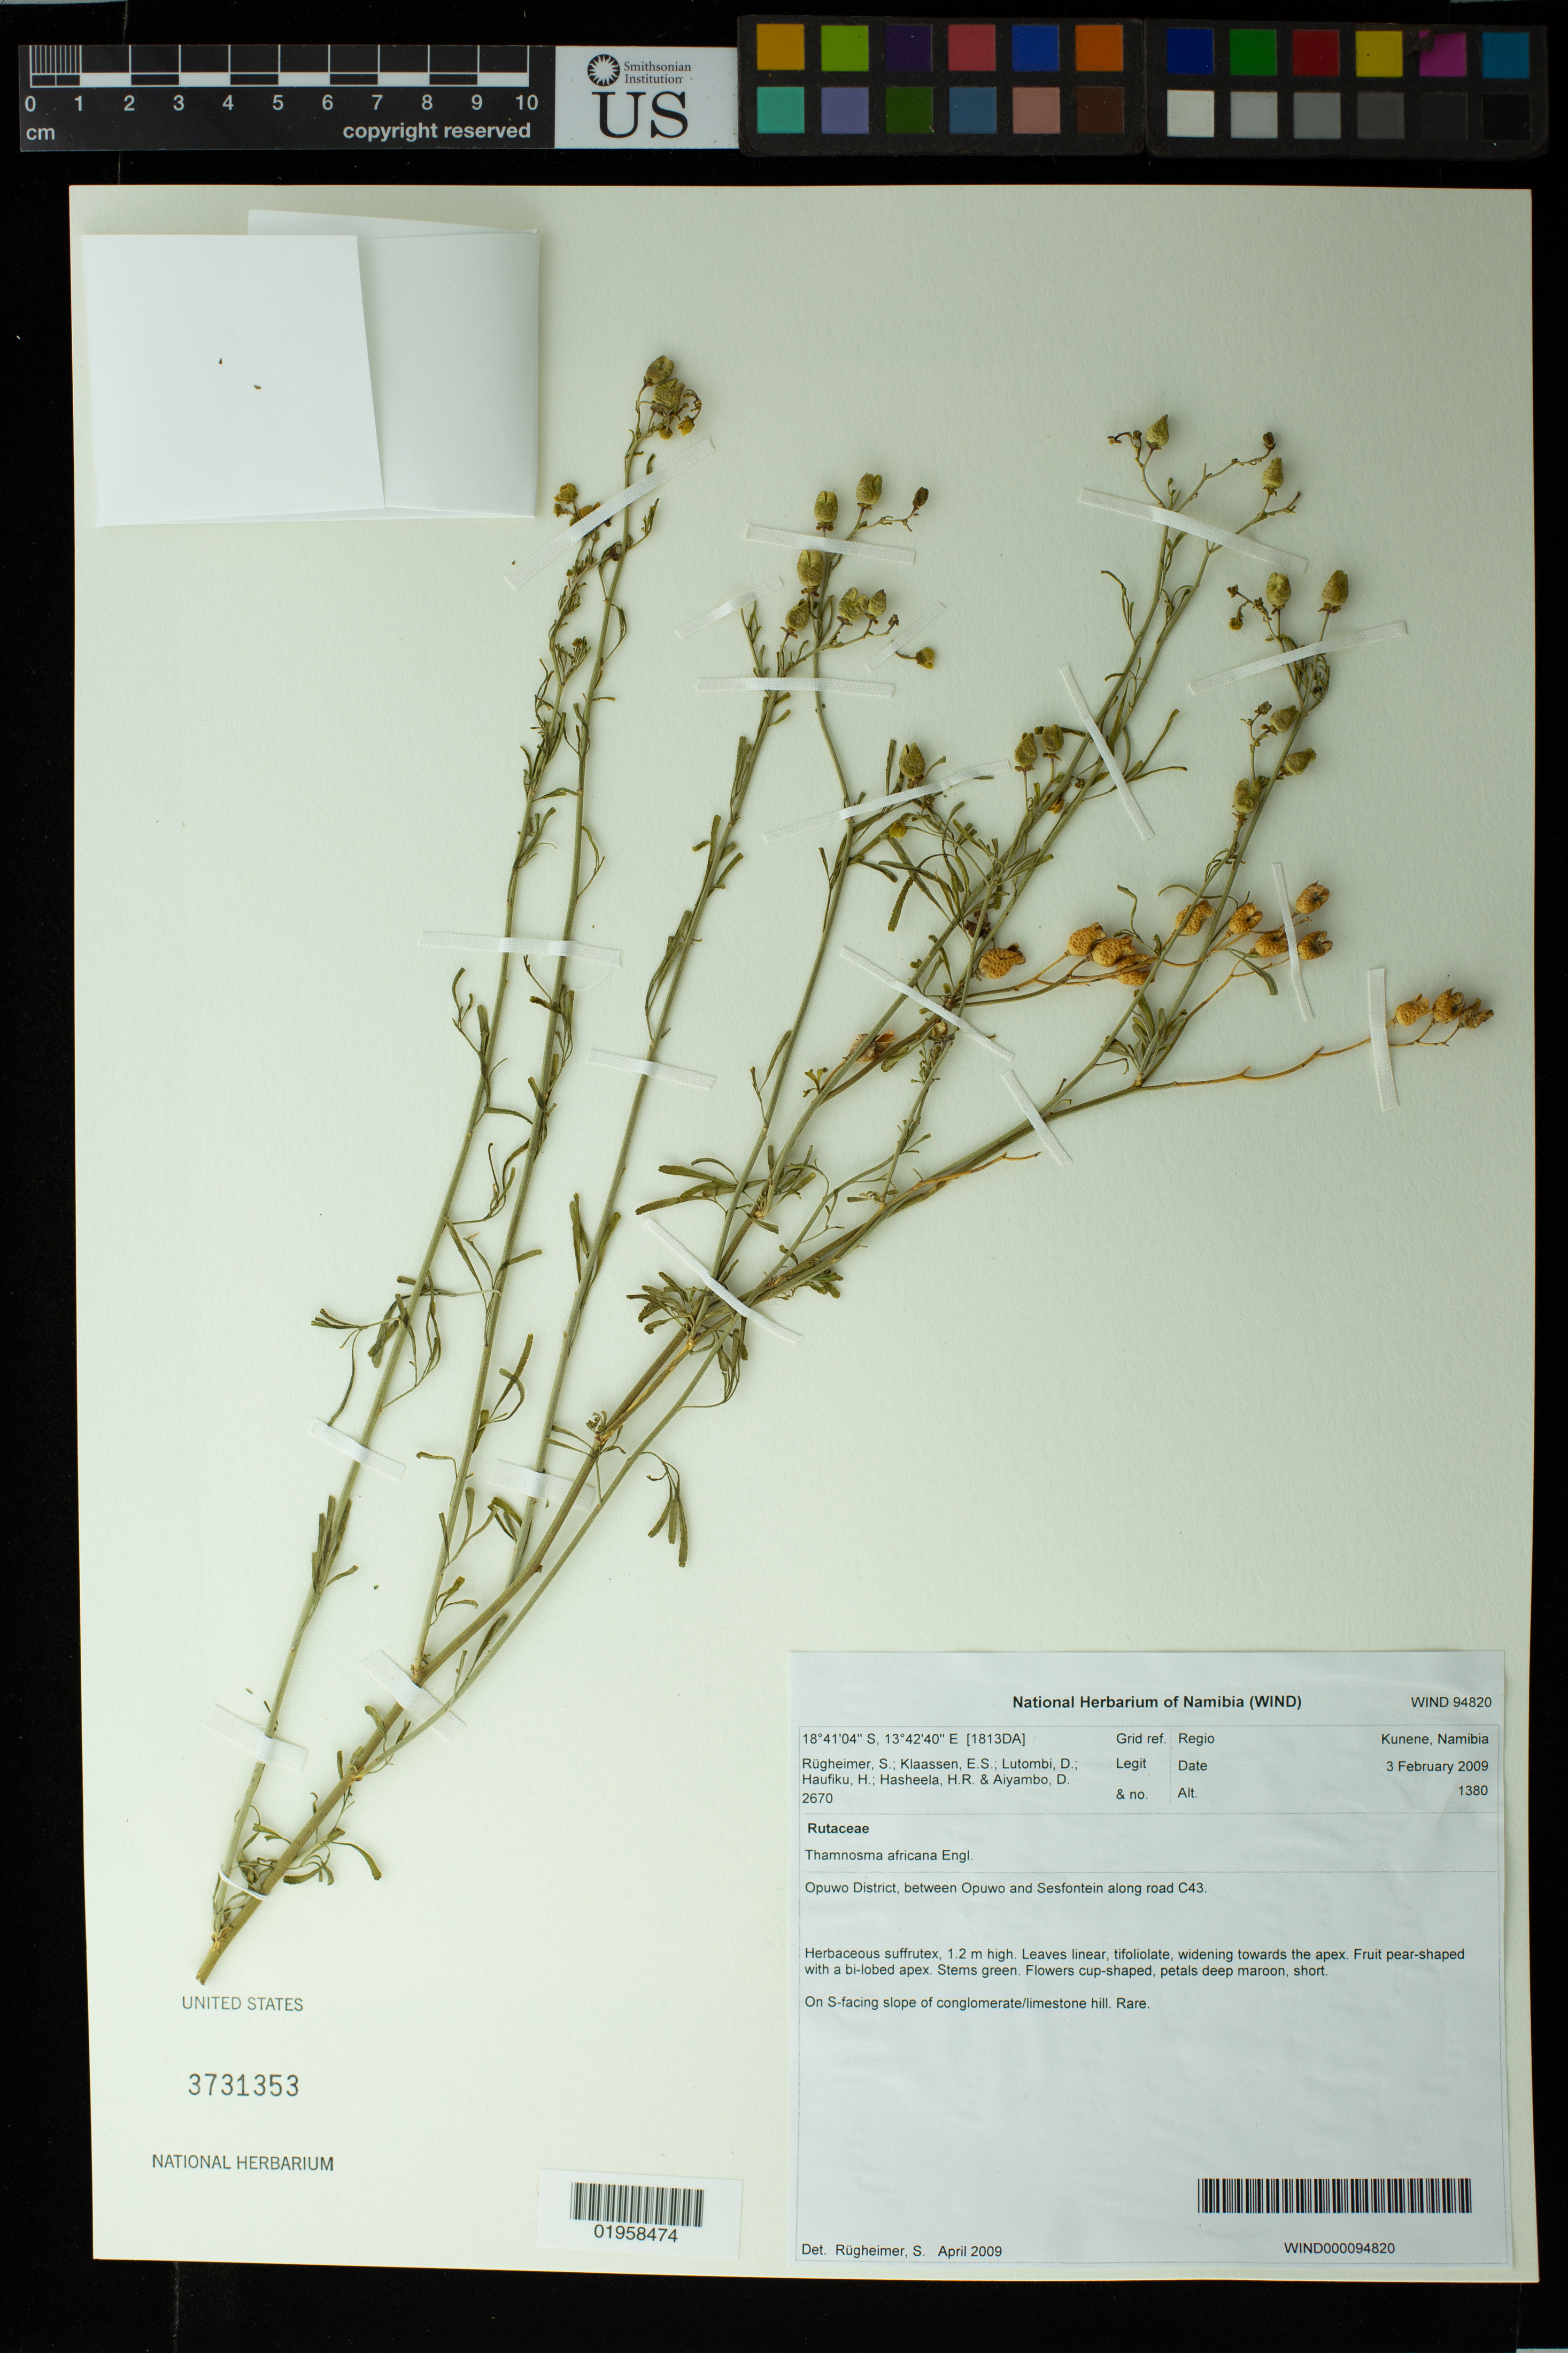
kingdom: Plantae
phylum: Tracheophyta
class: Magnoliopsida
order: Sapindales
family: Rutaceae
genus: Thamnosma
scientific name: Thamnosma africana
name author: Engl.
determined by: Rugheimer, S.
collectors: S. Rugheimer, E. S. Klaassen, D. Lutombi, H. Haufiku, H. Hasheela & D. Aiyambo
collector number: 2670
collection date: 2009-02-03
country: Namibia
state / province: Kunene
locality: Opuwo District, between Opuwo and Sesfontein along road C43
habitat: On S-facing slope of conglomerate/limestone hill. Rare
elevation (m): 1389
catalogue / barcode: US 3731353